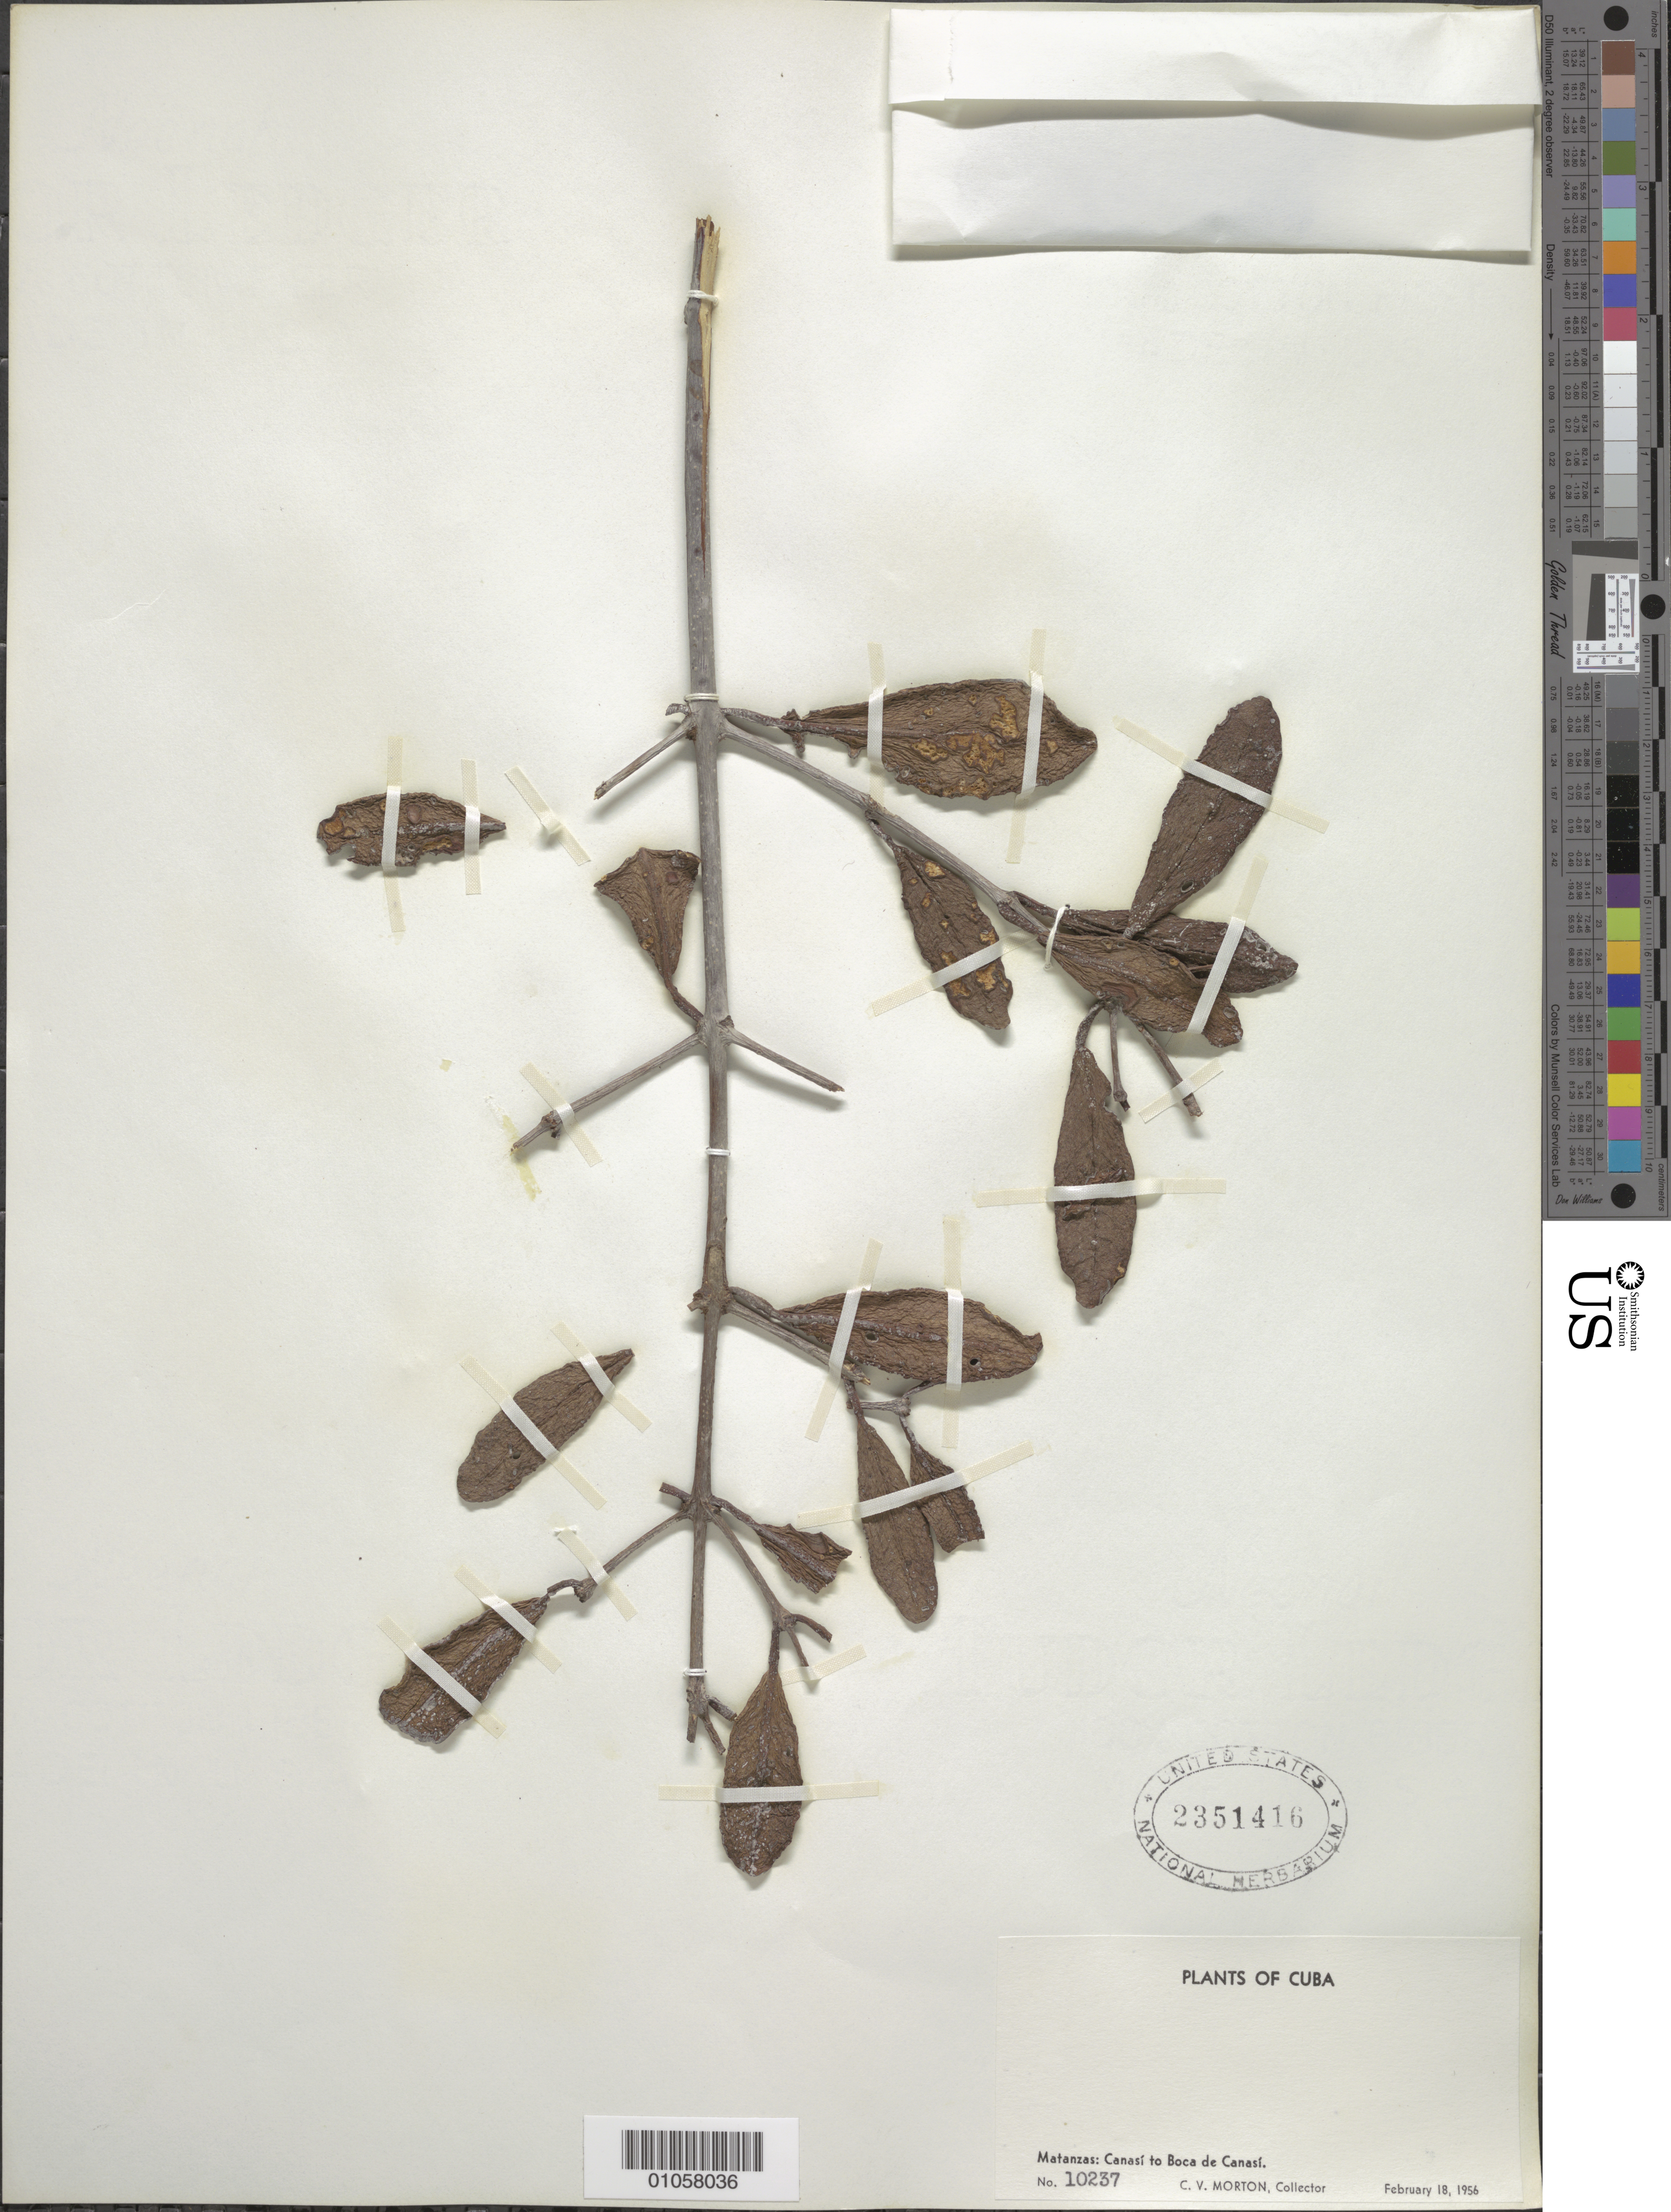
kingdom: Plantae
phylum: Tracheophyta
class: Magnoliopsida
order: Myrtales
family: Combretaceae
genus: Laguncularia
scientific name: Laguncularia racemosa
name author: (L.) C.F. Gaertn.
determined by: Acevedo-Rodriguez, P., (US), Smithsonian Institution - National Museum of Natural History (UNITED STATES)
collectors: C. V. Morton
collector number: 10237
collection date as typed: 18 Feb 1956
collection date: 1956-02-18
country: Cuba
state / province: Matanzas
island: Cuba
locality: Canasí to Boca de Cansí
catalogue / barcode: US 2351416